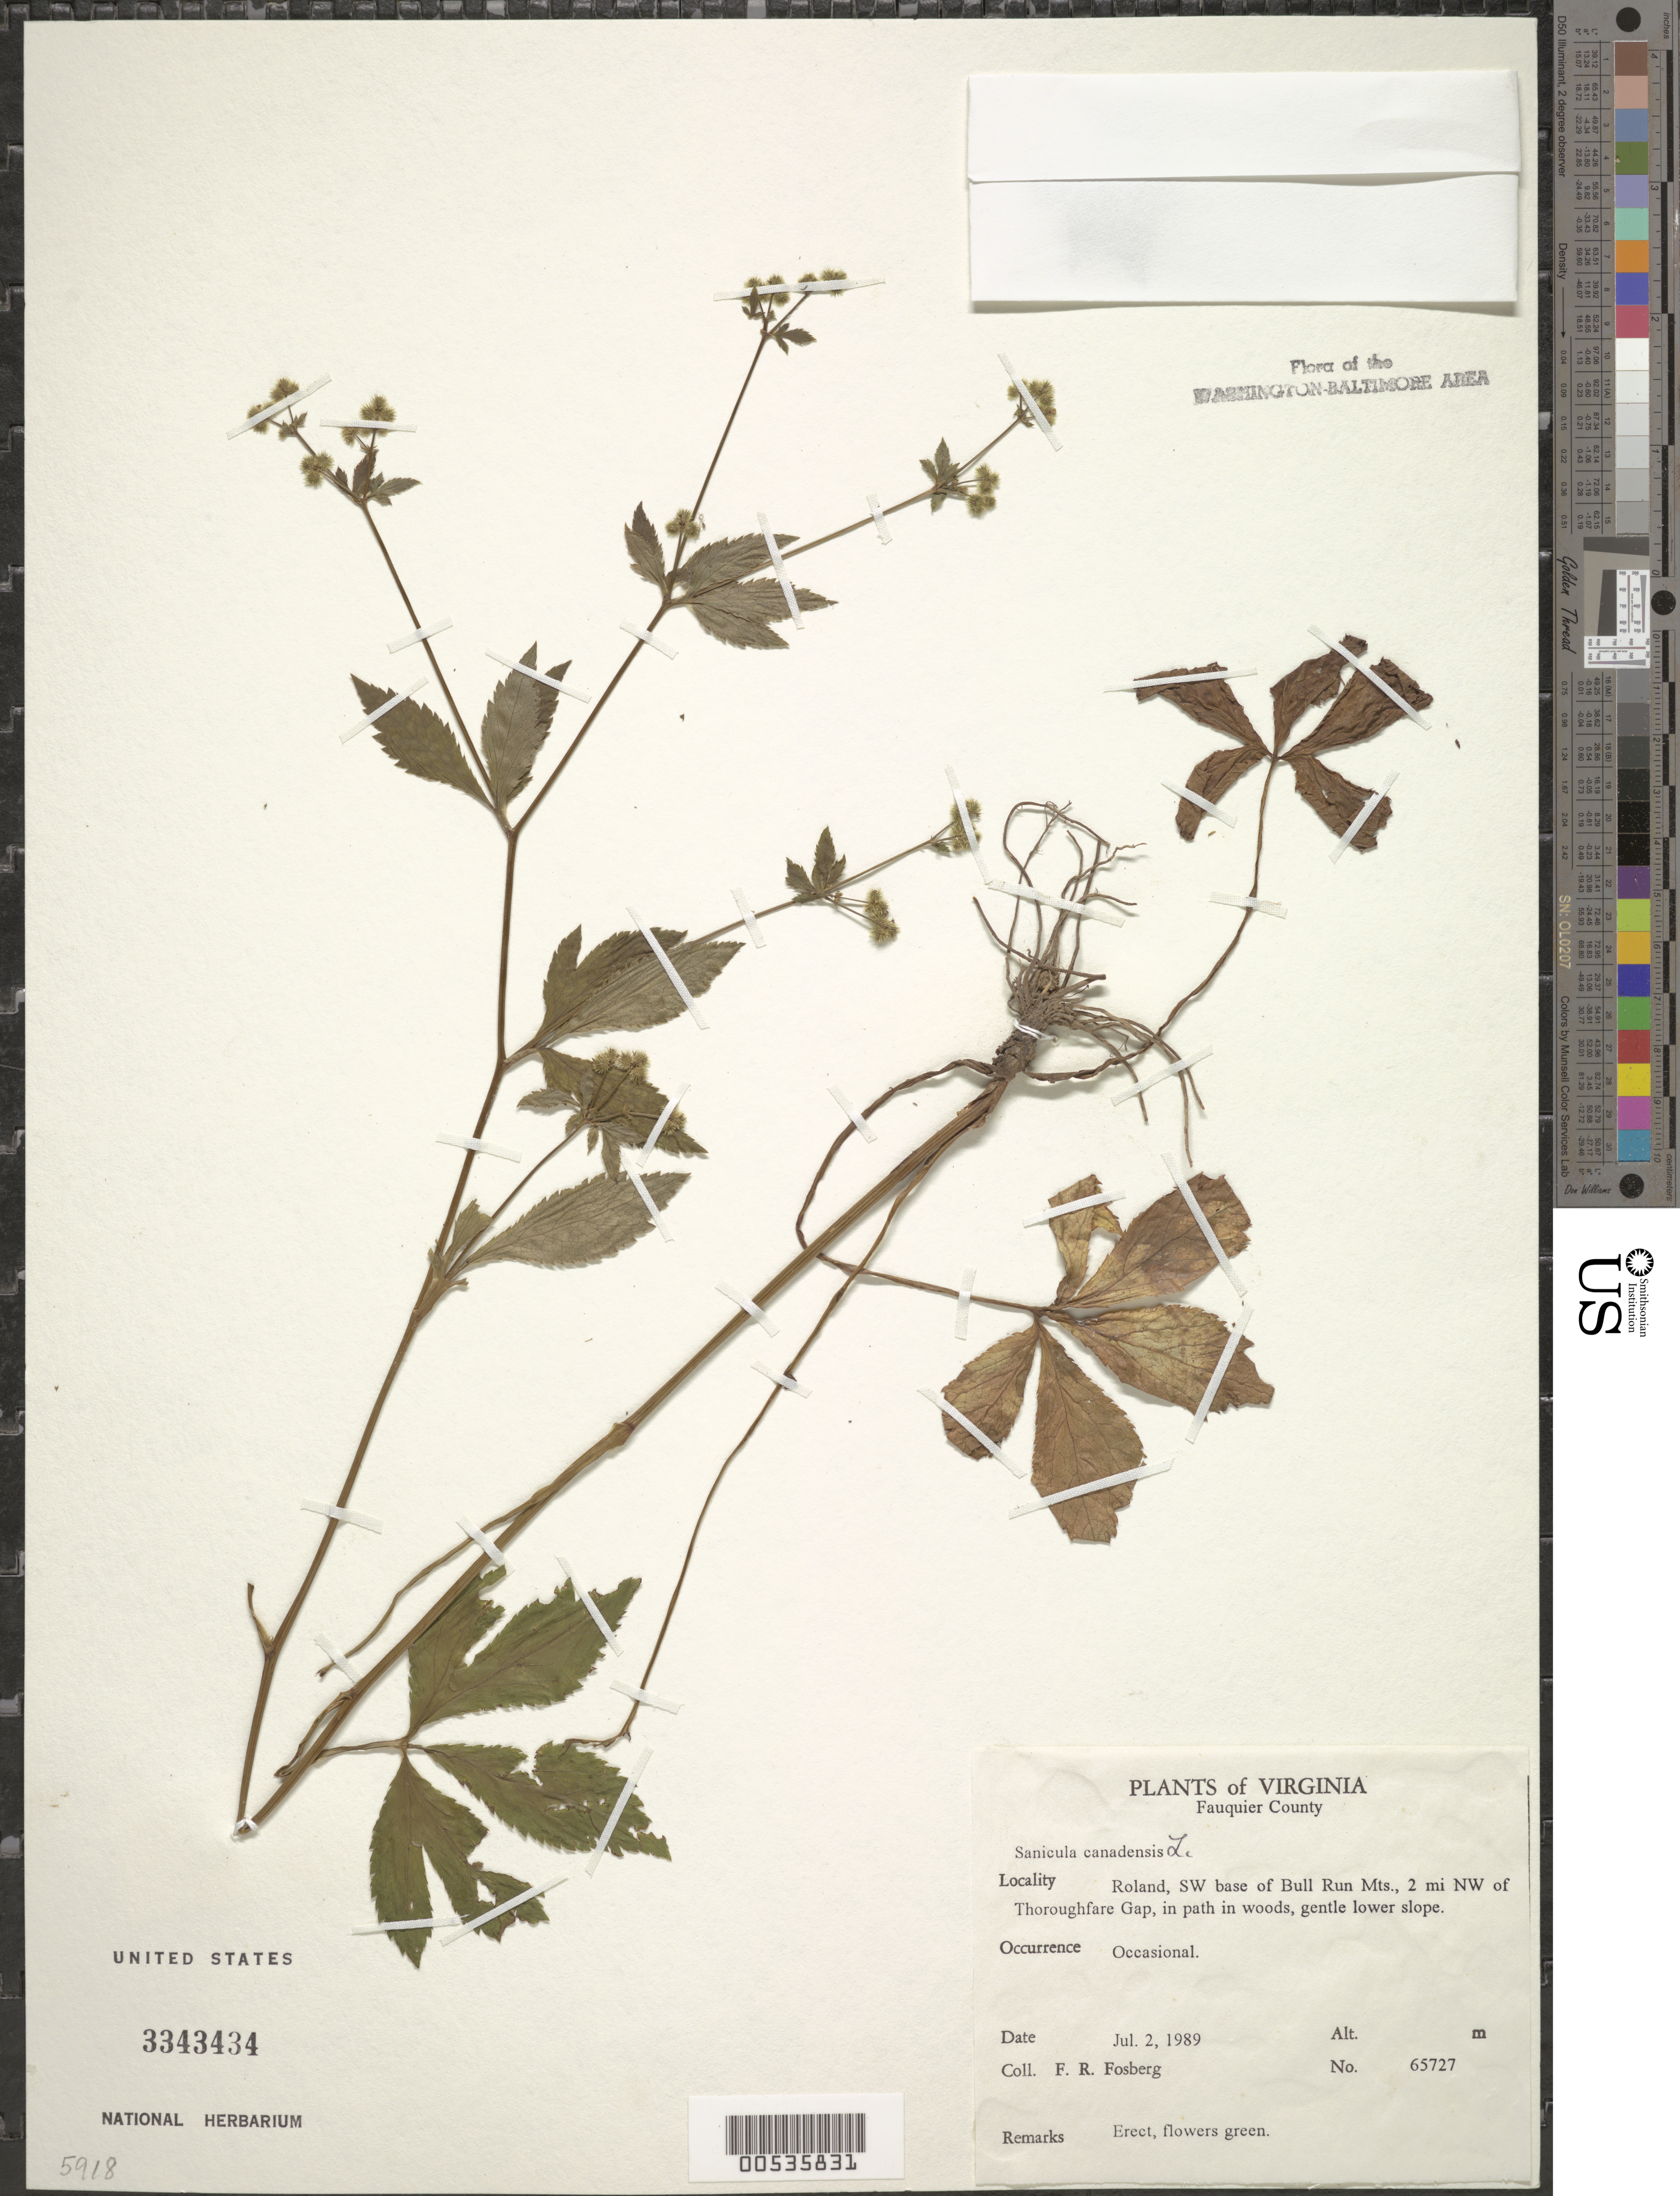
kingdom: Plantae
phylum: Tracheophyta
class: Magnoliopsida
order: Apiales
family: Apiaceae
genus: Sanicula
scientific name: Sanicula canadensis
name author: L.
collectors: F. R. Fosberg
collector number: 65727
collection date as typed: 02 Jul 1989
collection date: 1989-07-02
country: United States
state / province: Virginia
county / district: Fauquier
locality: Roland, SW base of Bull Run Mts., NW of Thorofare Gap Bull Run Mts.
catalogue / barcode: US 3343434